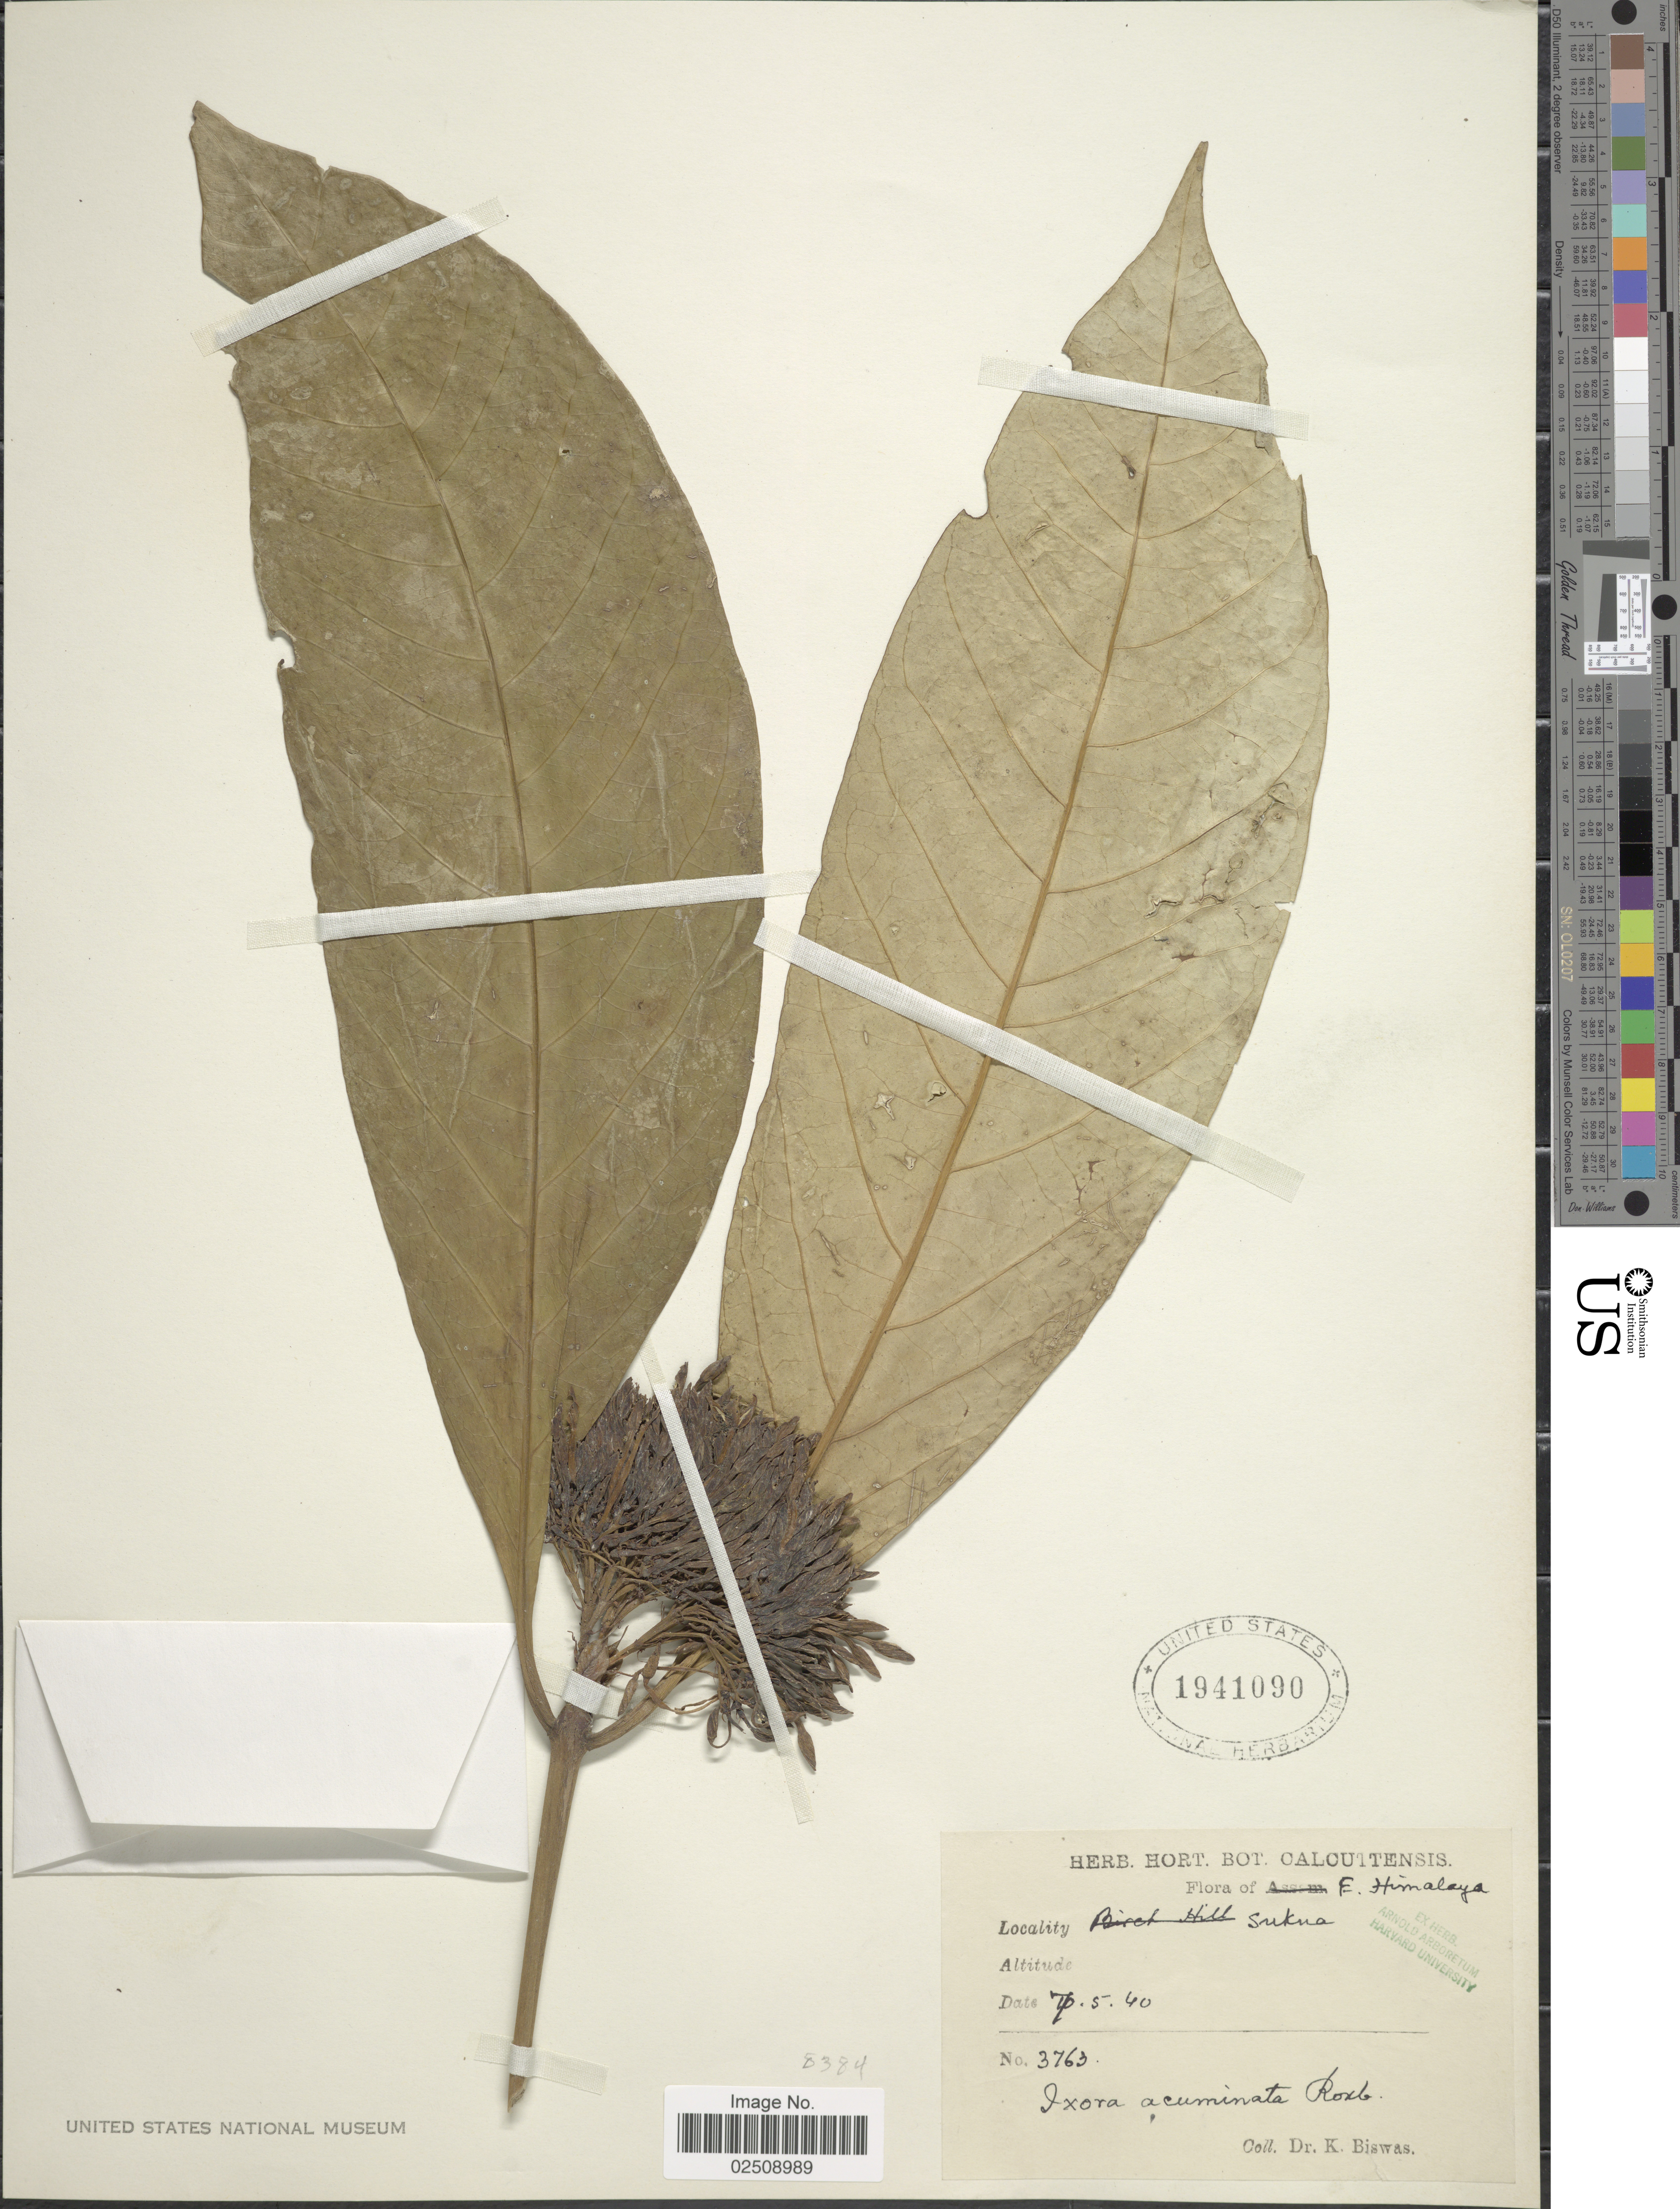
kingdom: Plantae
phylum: Tracheophyta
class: Magnoliopsida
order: Gentianales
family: Rubiaceae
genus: Ixora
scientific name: Ixora acuminata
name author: Roxb.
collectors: K. Biswas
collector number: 3763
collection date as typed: Transcribed d/m/y: 7/5/40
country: India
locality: E. Himalaya, Sukna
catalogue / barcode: US 1941090